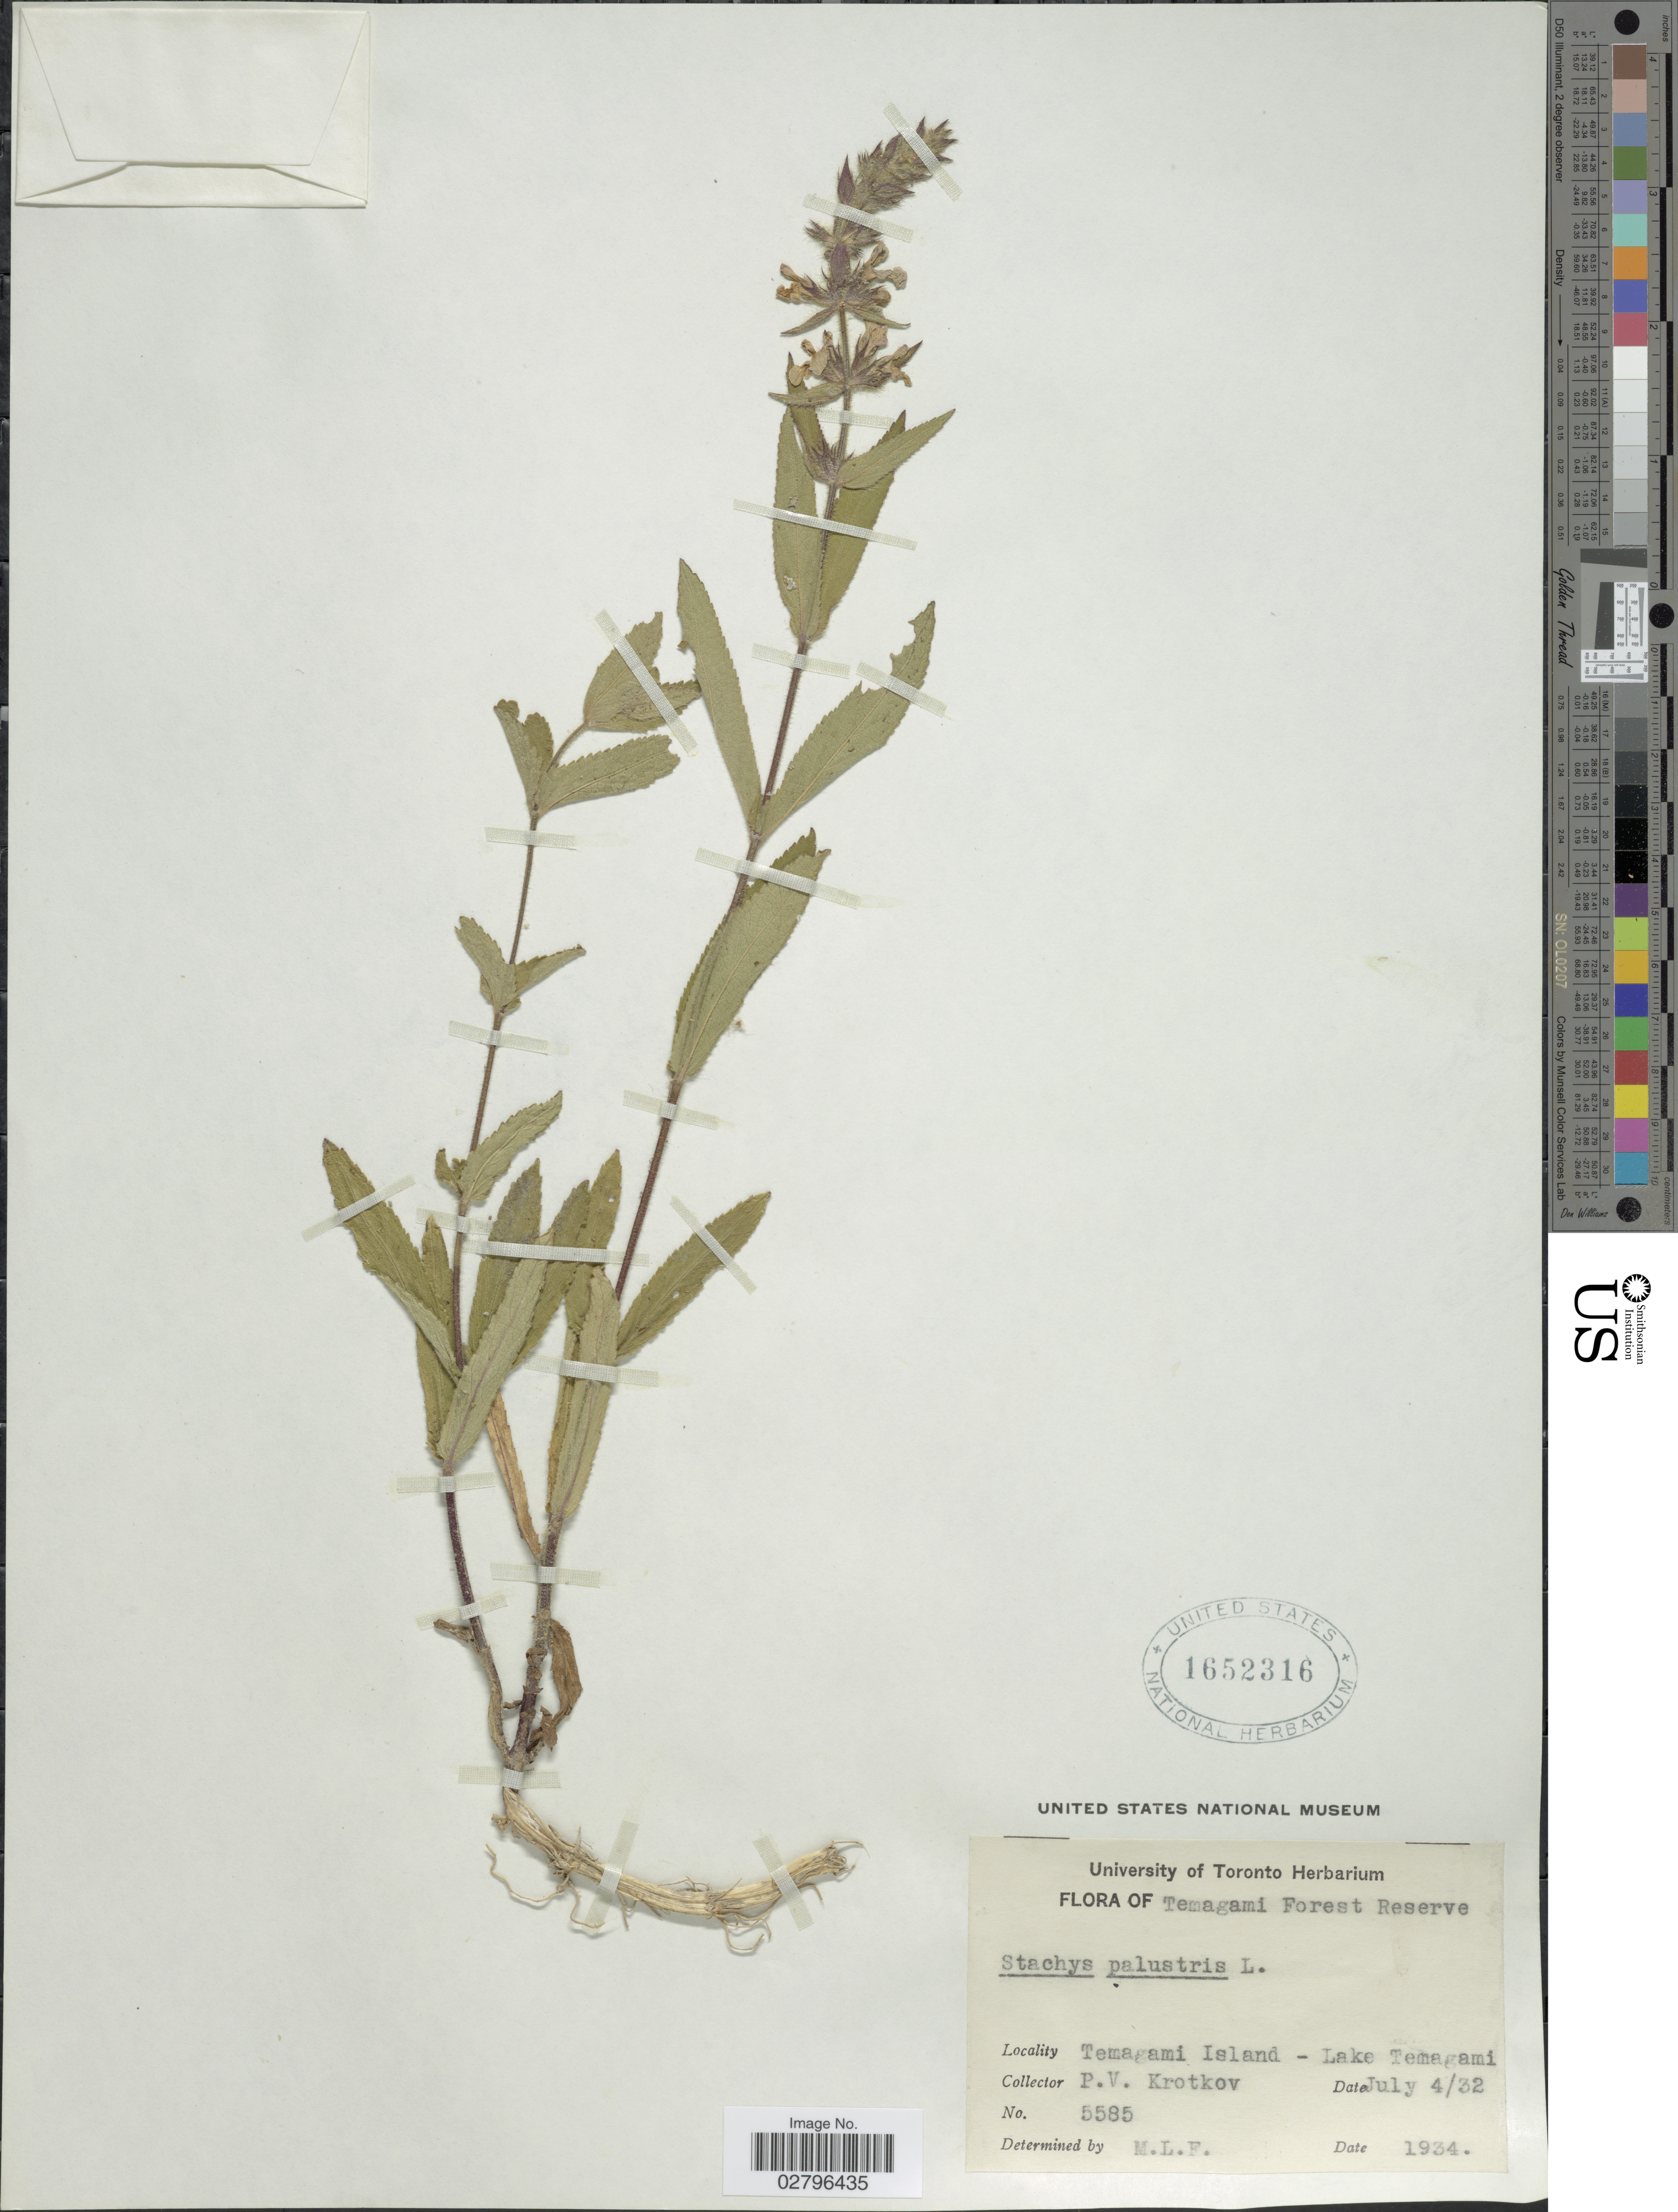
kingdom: Plantae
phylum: Tracheophyta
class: Magnoliopsida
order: Lamiales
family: Lamiaceae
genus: Stachys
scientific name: Stachys palustris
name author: L.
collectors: P. V. Krotkov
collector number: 5585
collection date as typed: Transcribed d/m/y: 4/7/32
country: Canada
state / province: Ontario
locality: Temagami Forest Reserve. Temagami Island - Lake Temagami.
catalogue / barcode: US 1652316